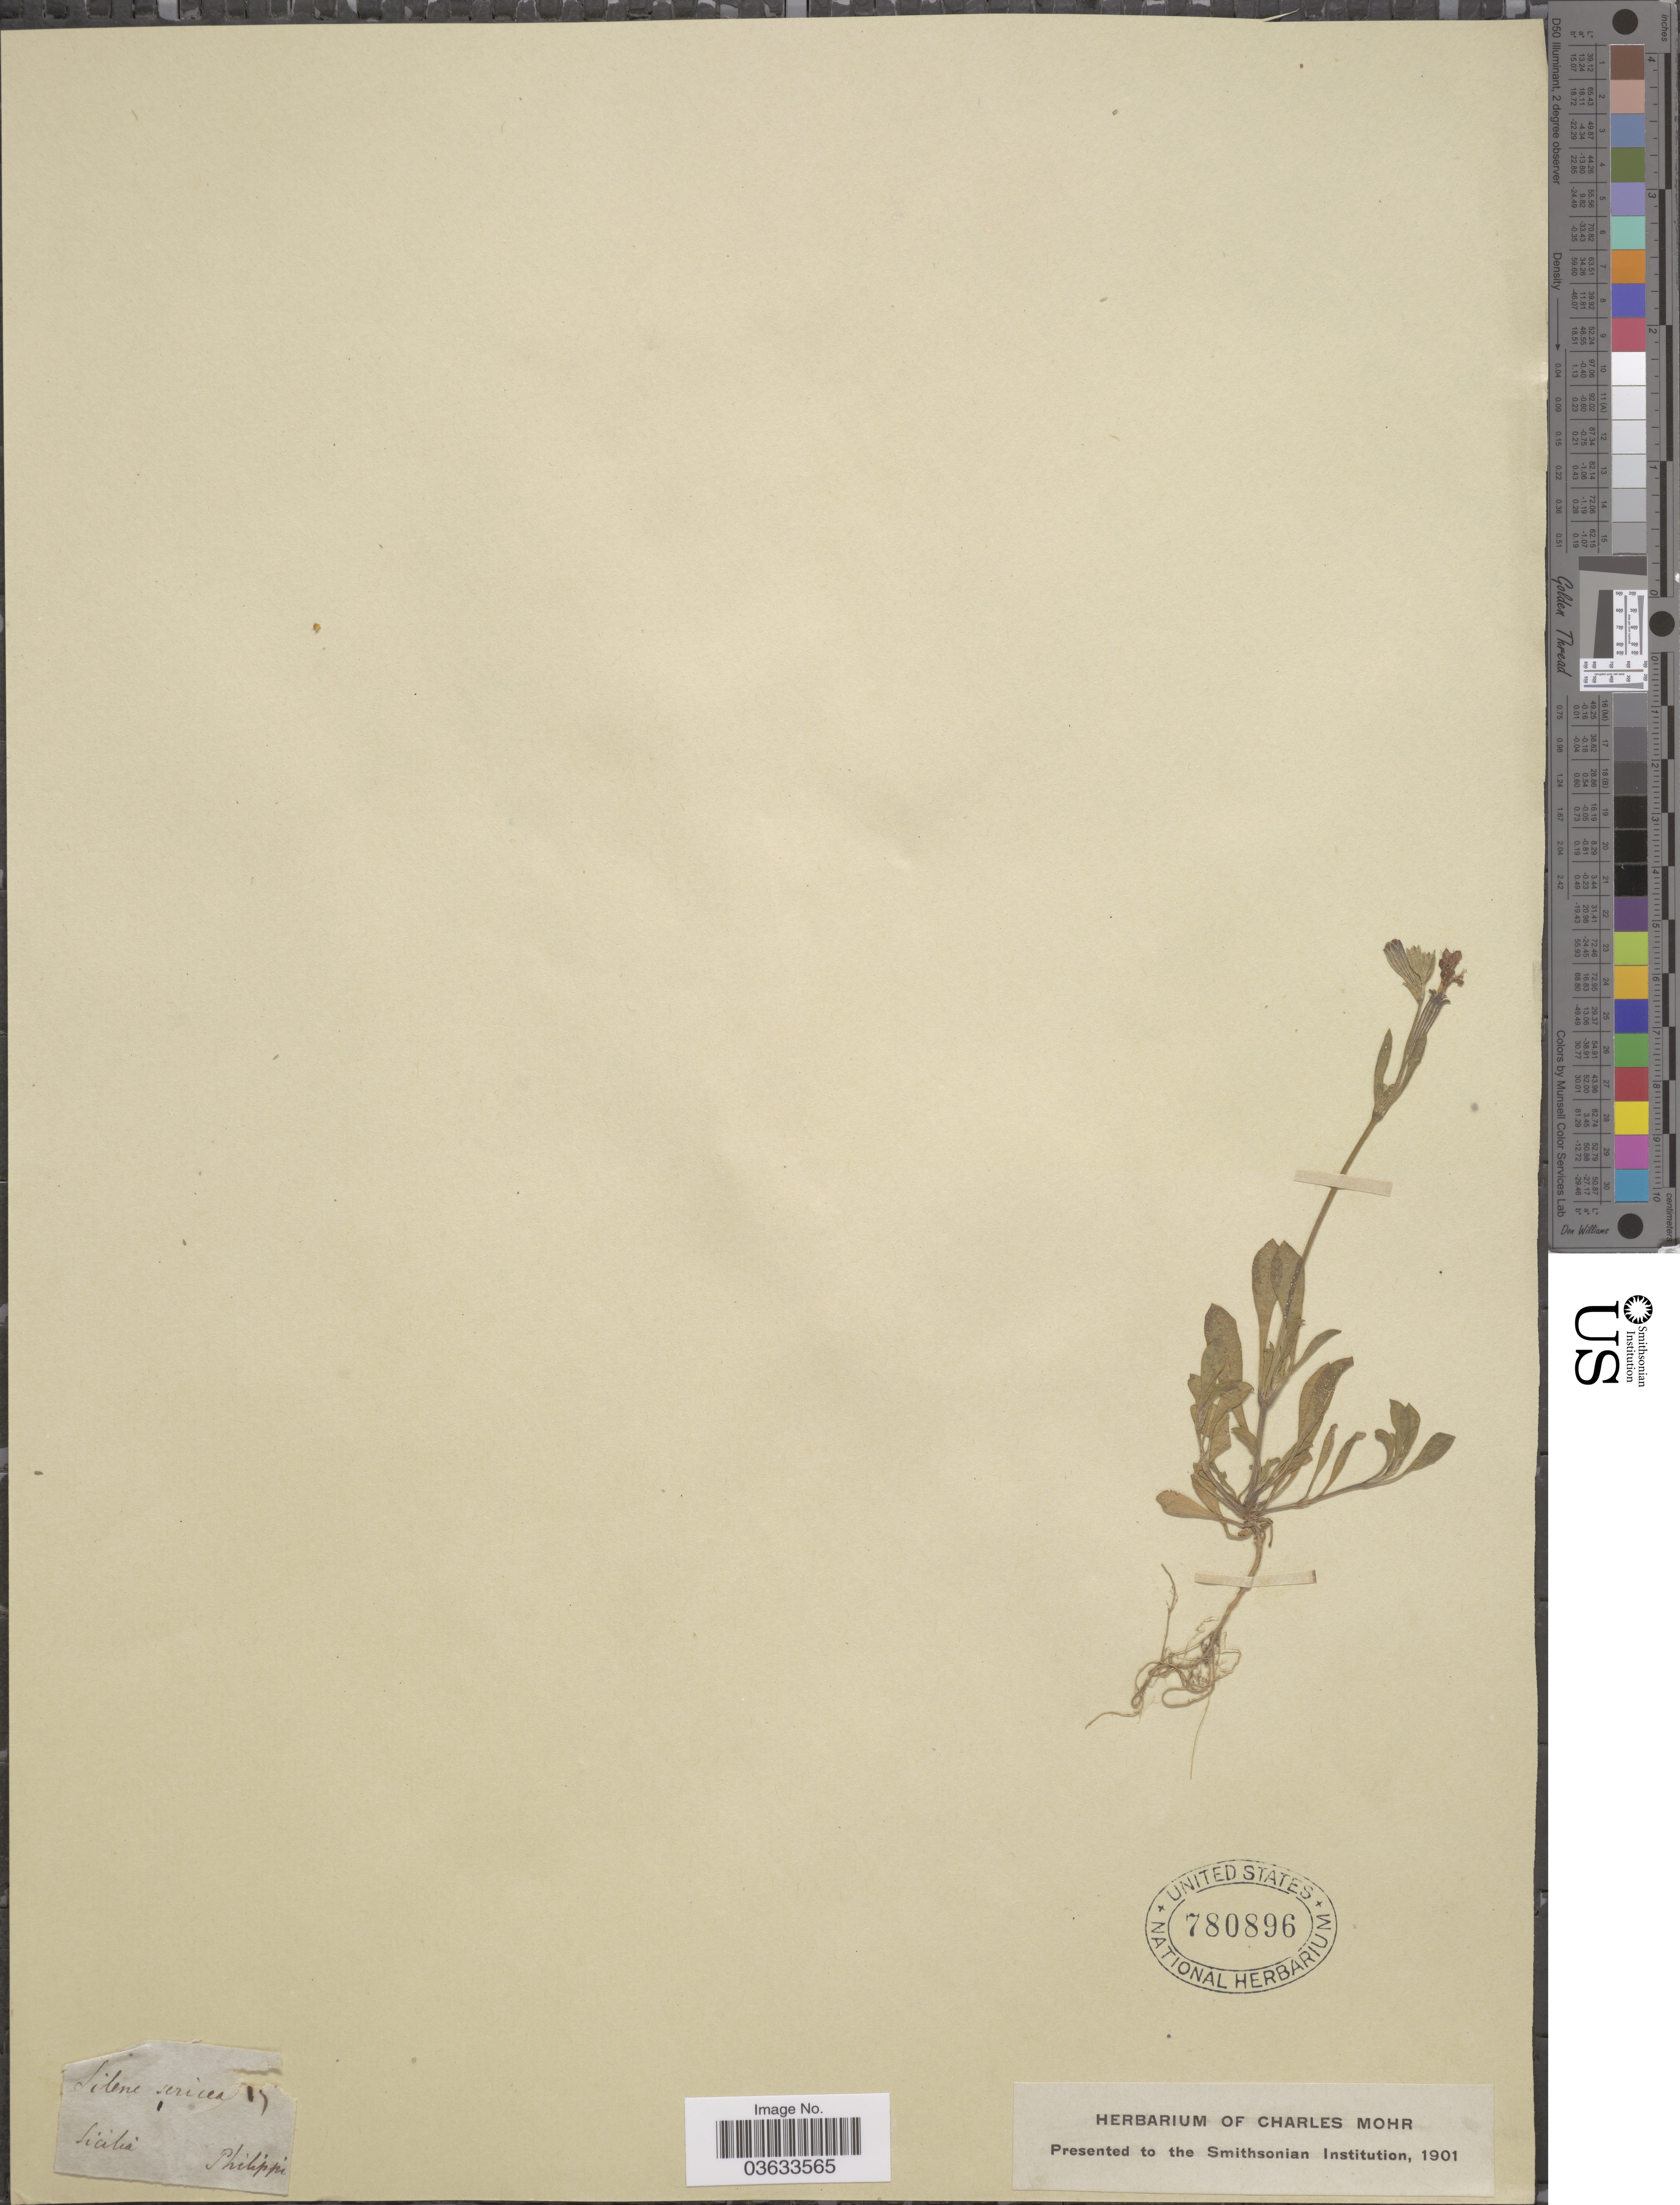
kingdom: Plantae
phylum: Tracheophyta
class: Magnoliopsida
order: Caryophyllales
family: Caryophyllaceae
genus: Silene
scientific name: Silene sericea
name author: All.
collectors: -. Philippi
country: Italy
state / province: Siciliana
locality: Sicilia.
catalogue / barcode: US 780896